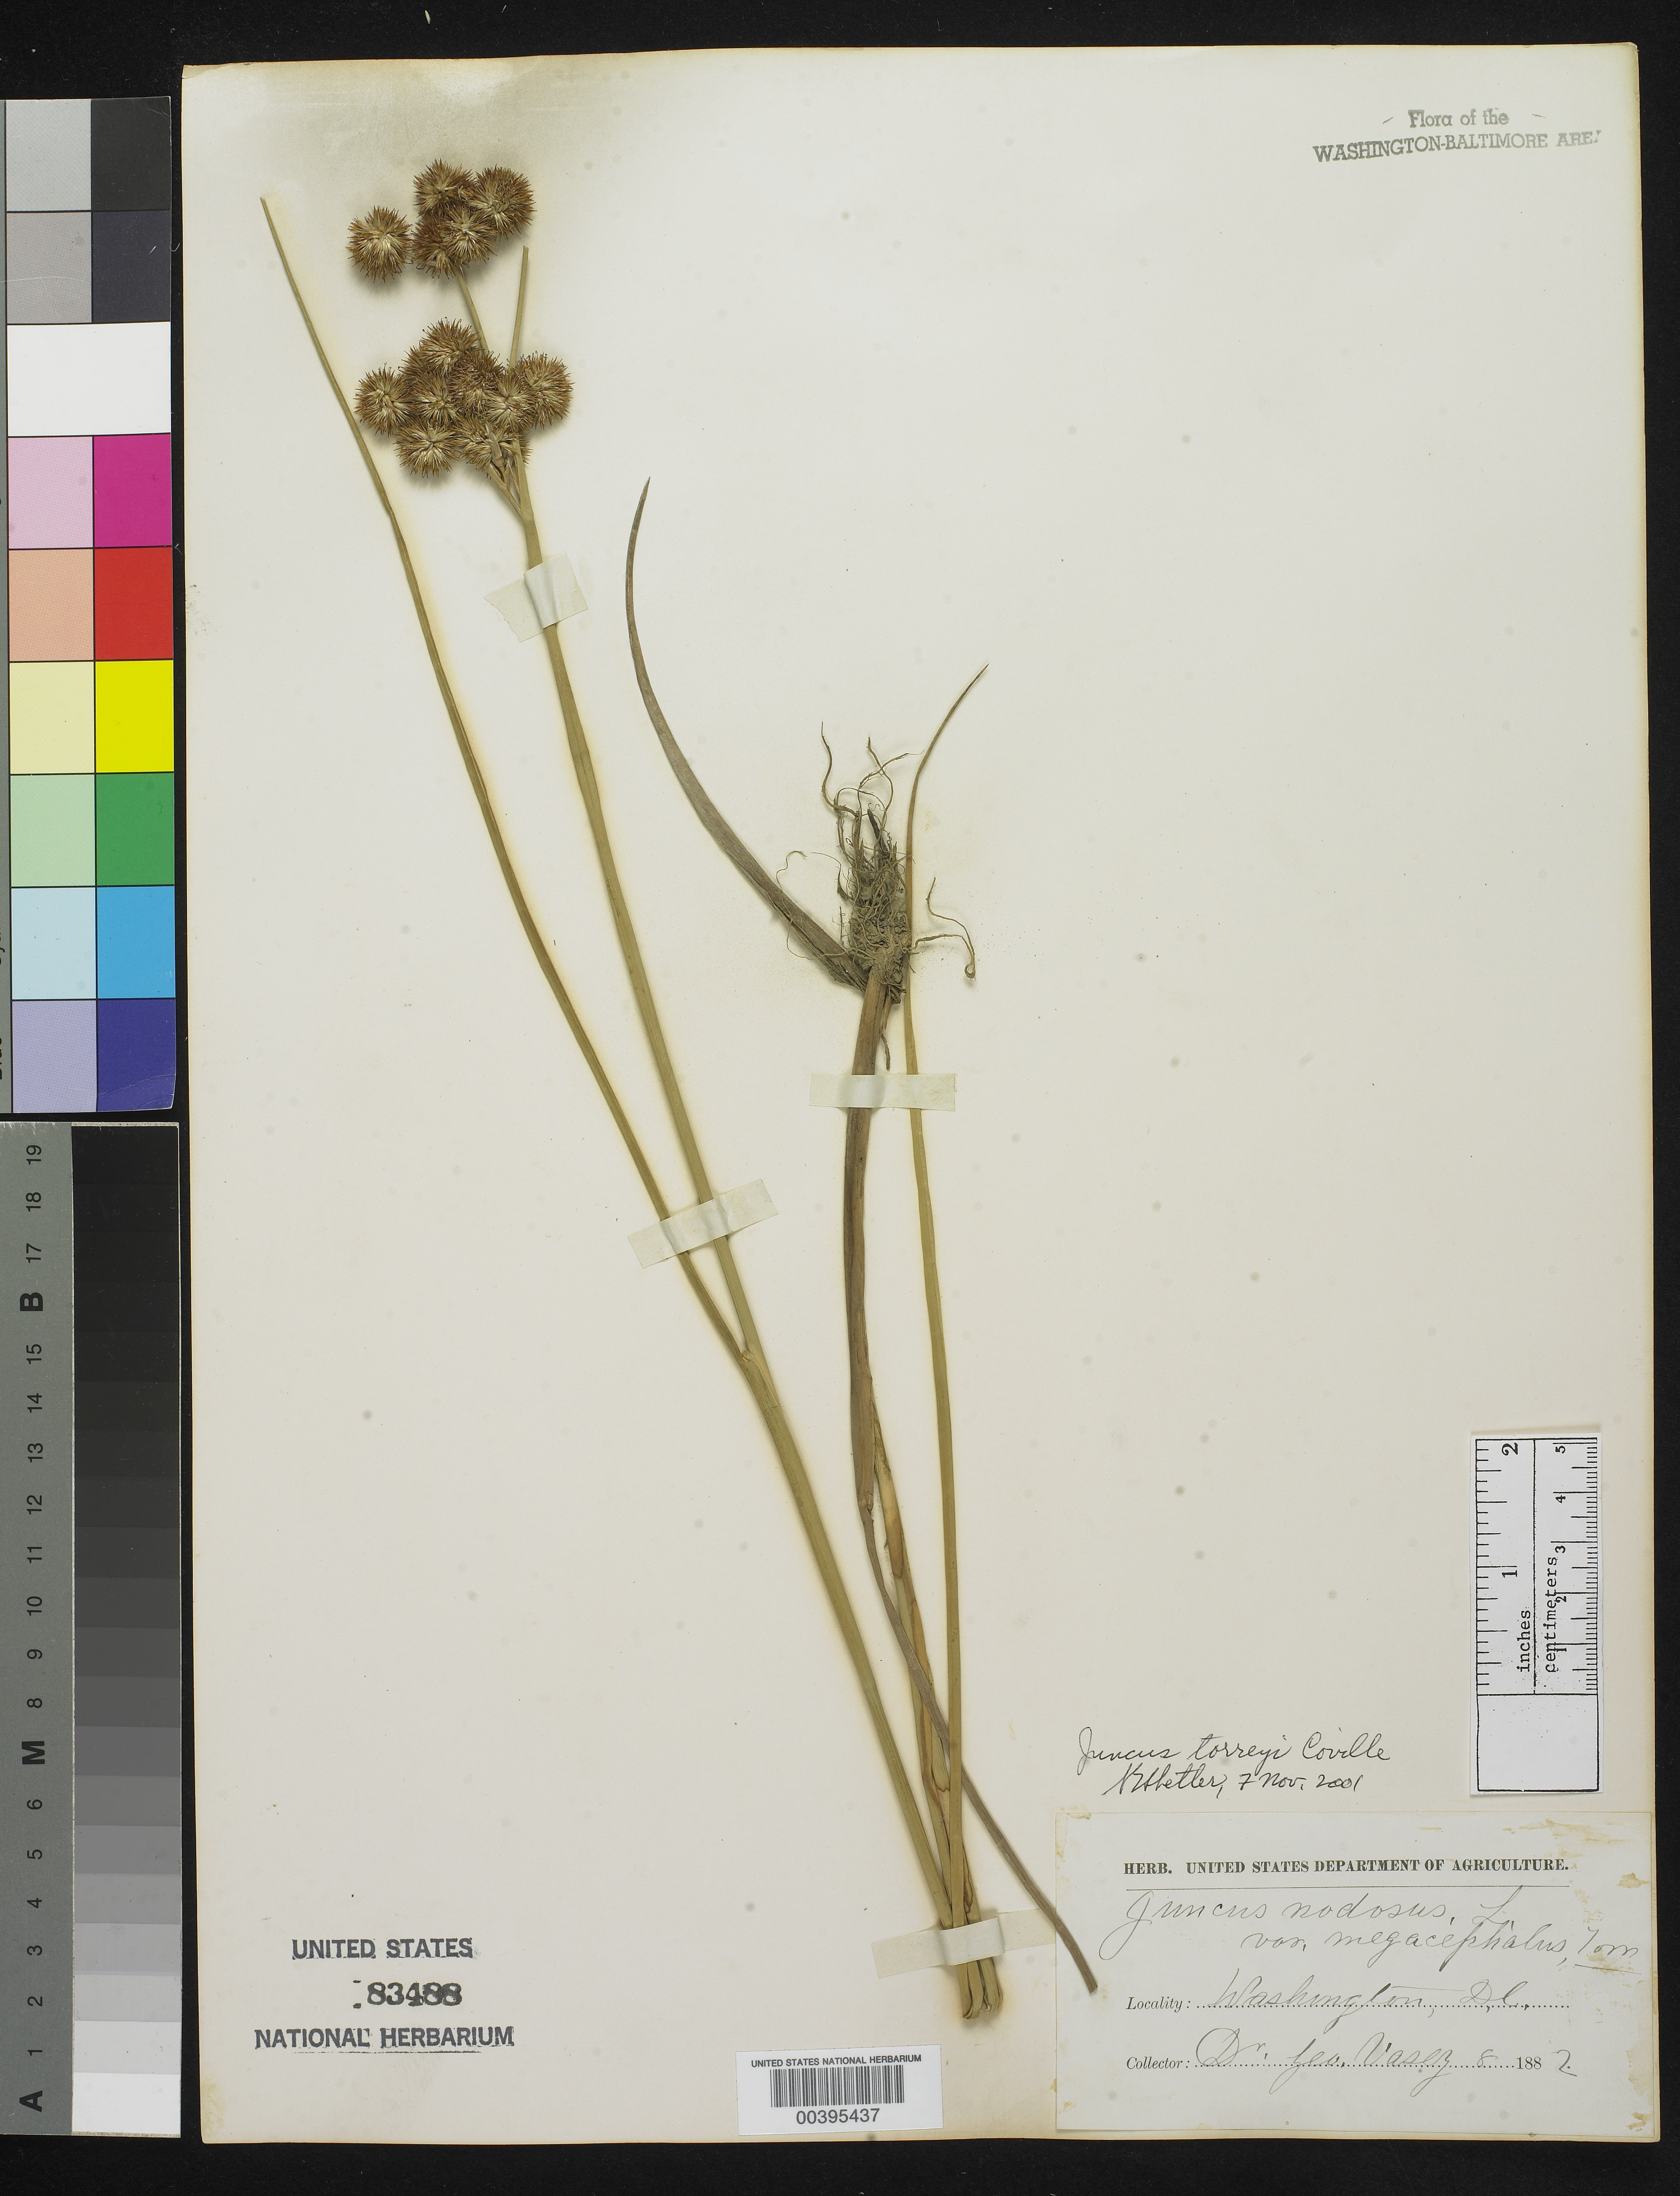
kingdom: Plantae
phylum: Tracheophyta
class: Liliopsida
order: Poales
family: Juncaceae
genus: Juncus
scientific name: Juncus torreyi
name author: Coville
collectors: G. Vasey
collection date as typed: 1882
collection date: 1882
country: United States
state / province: District of Columbia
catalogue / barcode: US 83488